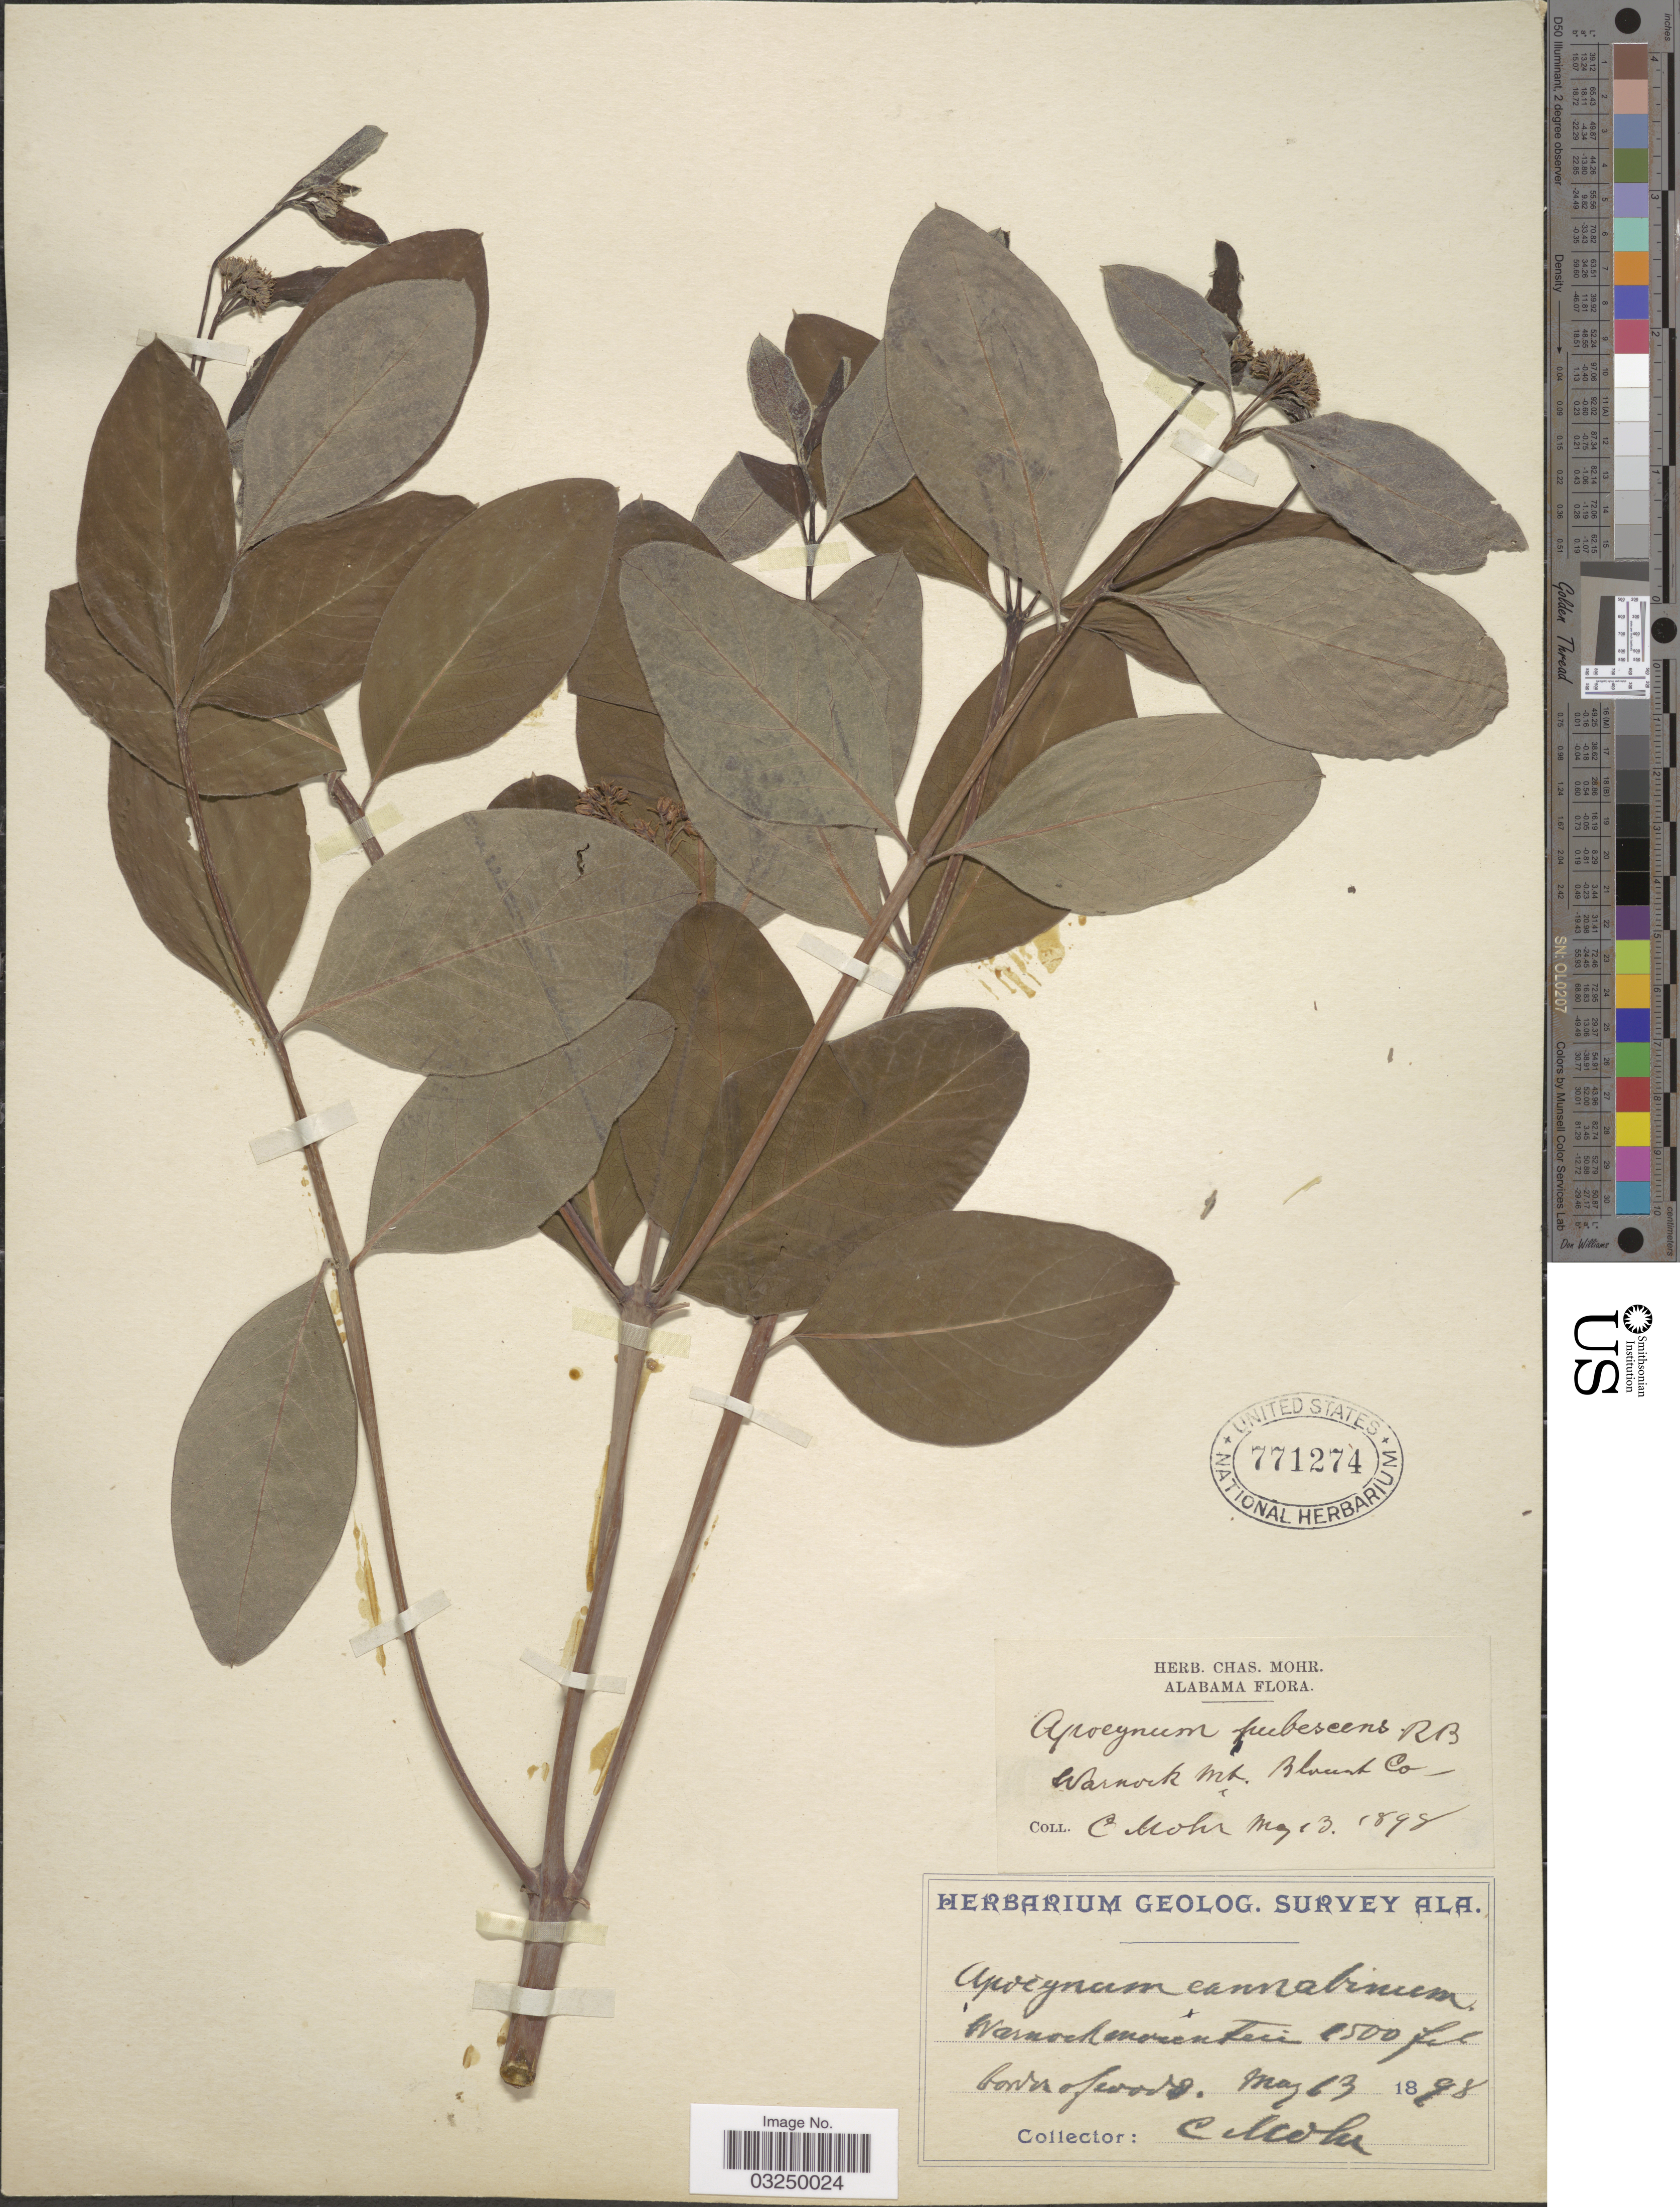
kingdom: Plantae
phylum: Tracheophyta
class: Magnoliopsida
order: Gentianales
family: Apocynaceae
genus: Apocynum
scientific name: Apocynum pubescens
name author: Mitch. ex R. Br.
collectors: Mohr, C. T. (herbarium)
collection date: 1898-05-13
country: United States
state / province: Alabama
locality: Warnock Mountain. Blount Co.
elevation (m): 762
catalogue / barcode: US 771274